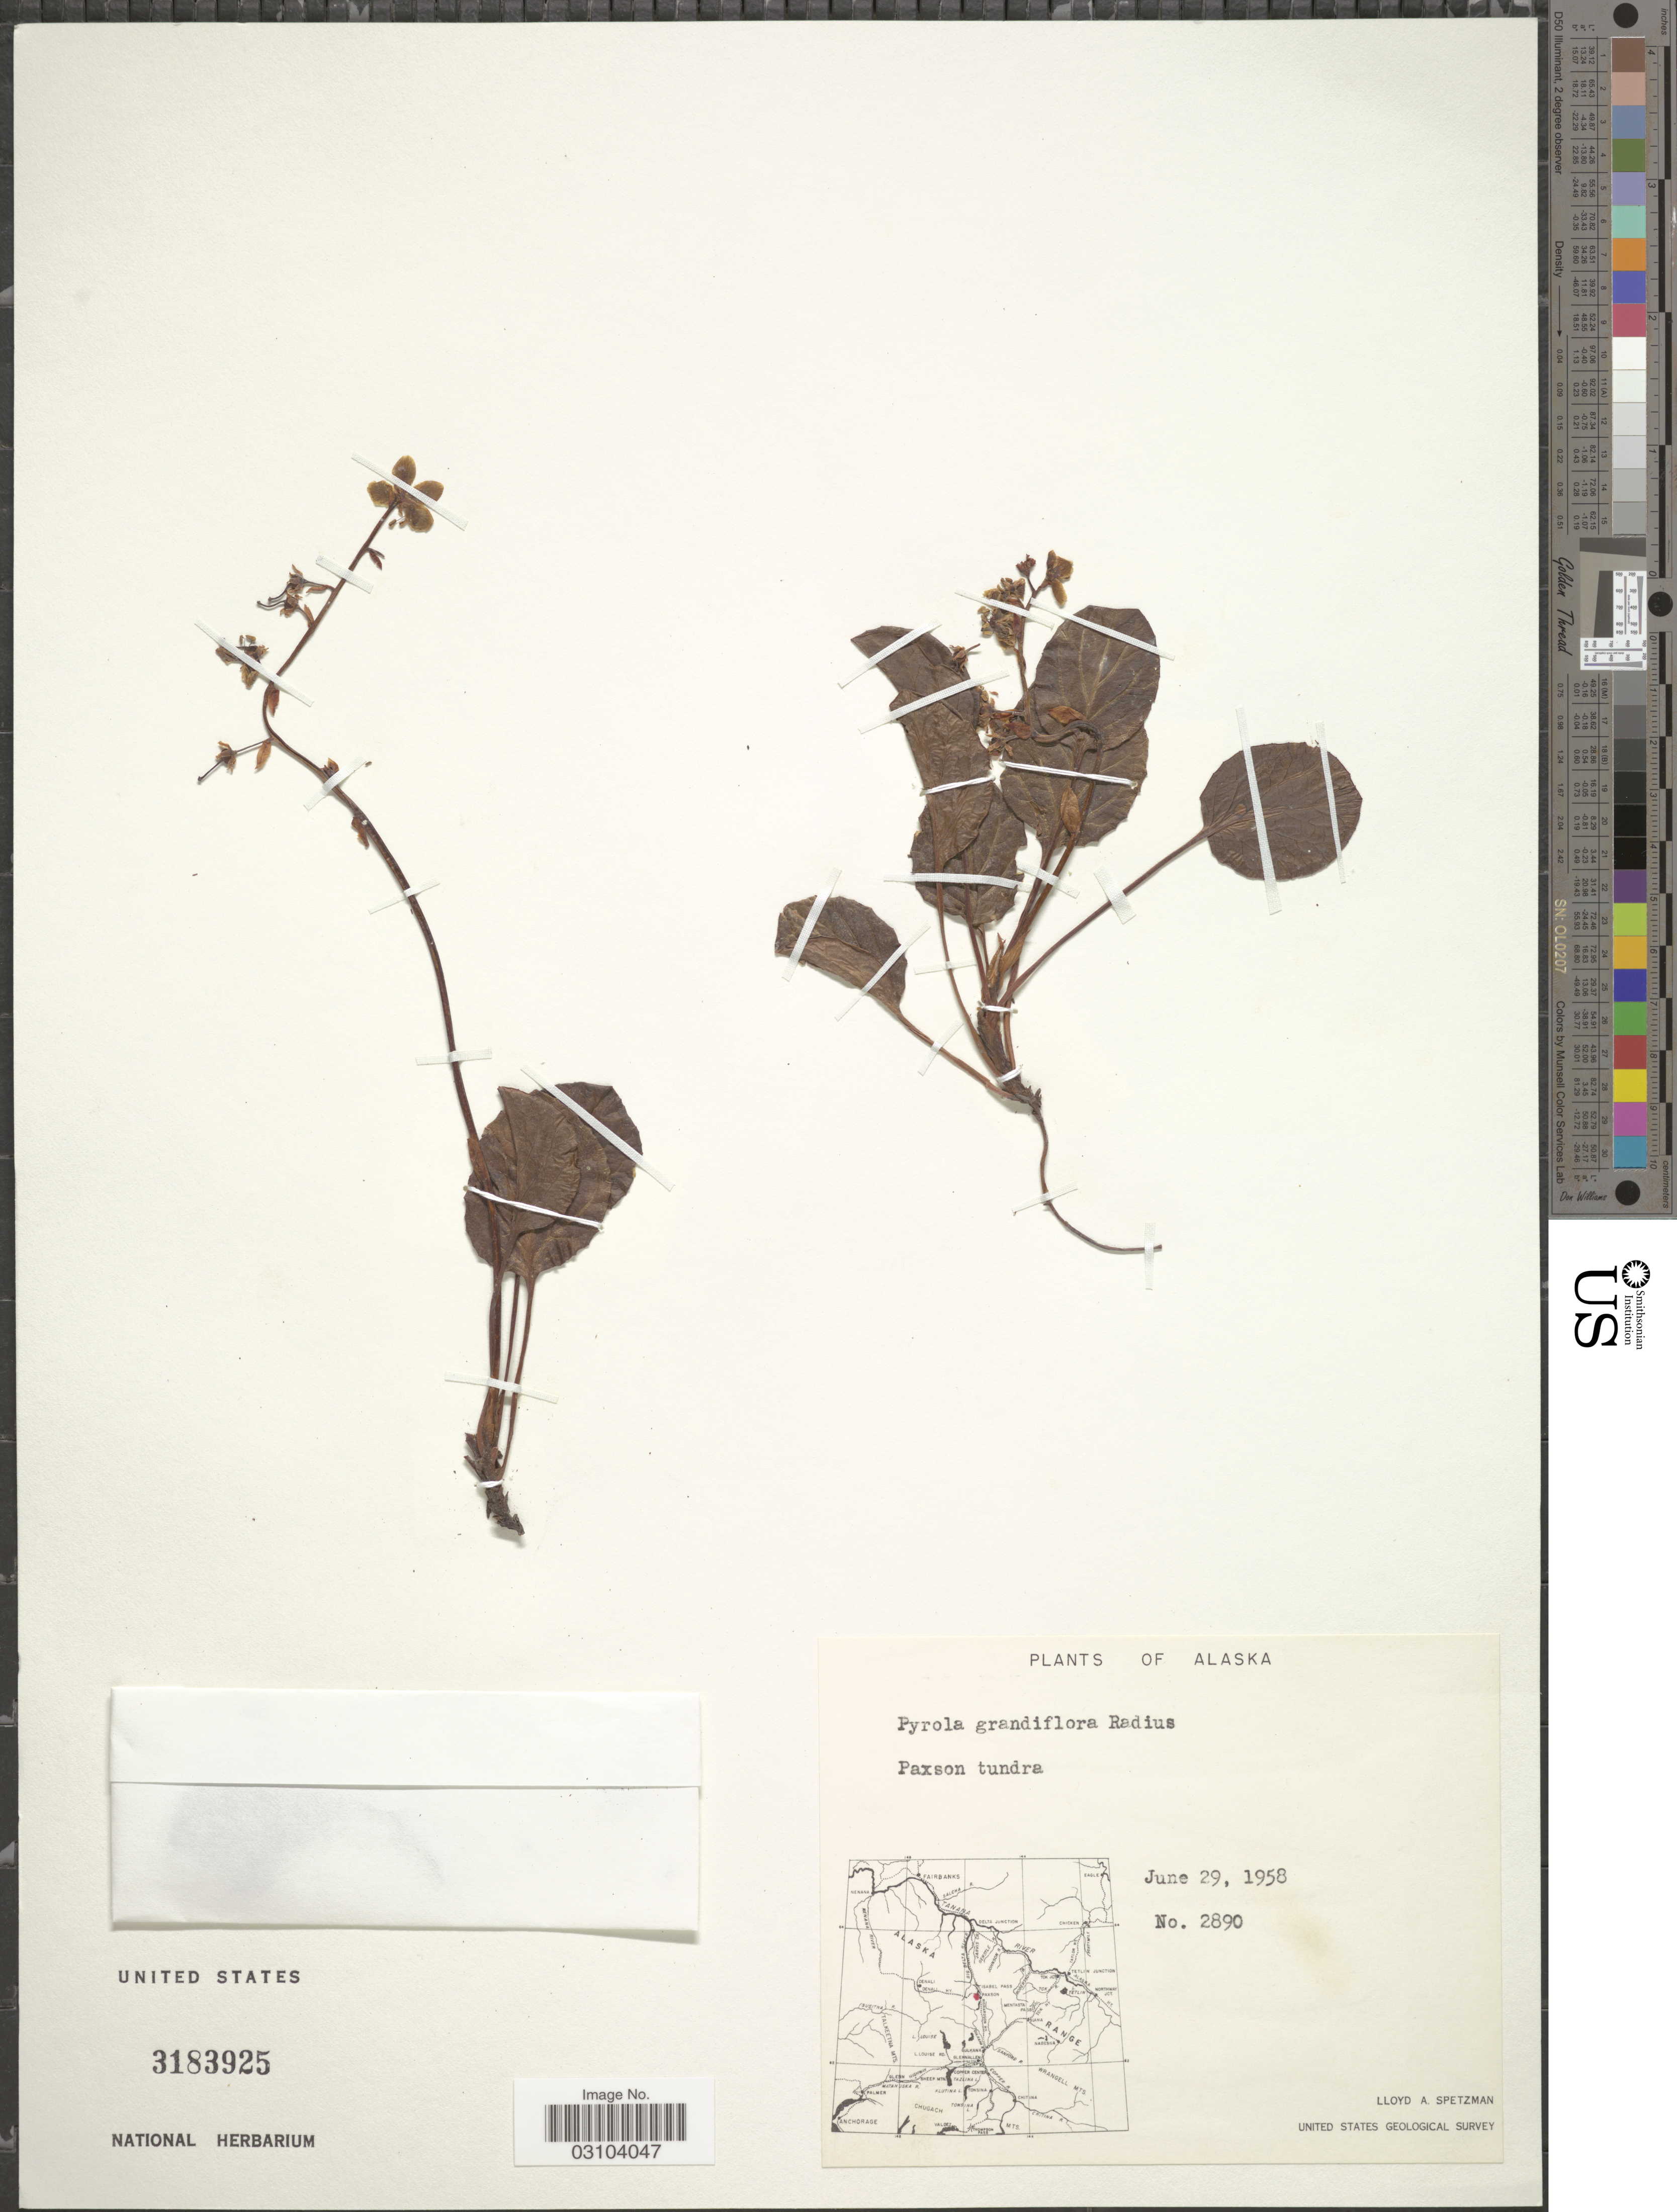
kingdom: Plantae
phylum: Tracheophyta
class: Magnoliopsida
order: Ericales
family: Ericaceae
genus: Pyrola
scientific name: Pyrola grandiflora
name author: Radius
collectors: L. Spetzman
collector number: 2890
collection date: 1958-06-29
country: United States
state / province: Alaska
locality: Paxson tundra.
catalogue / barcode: US 3183925